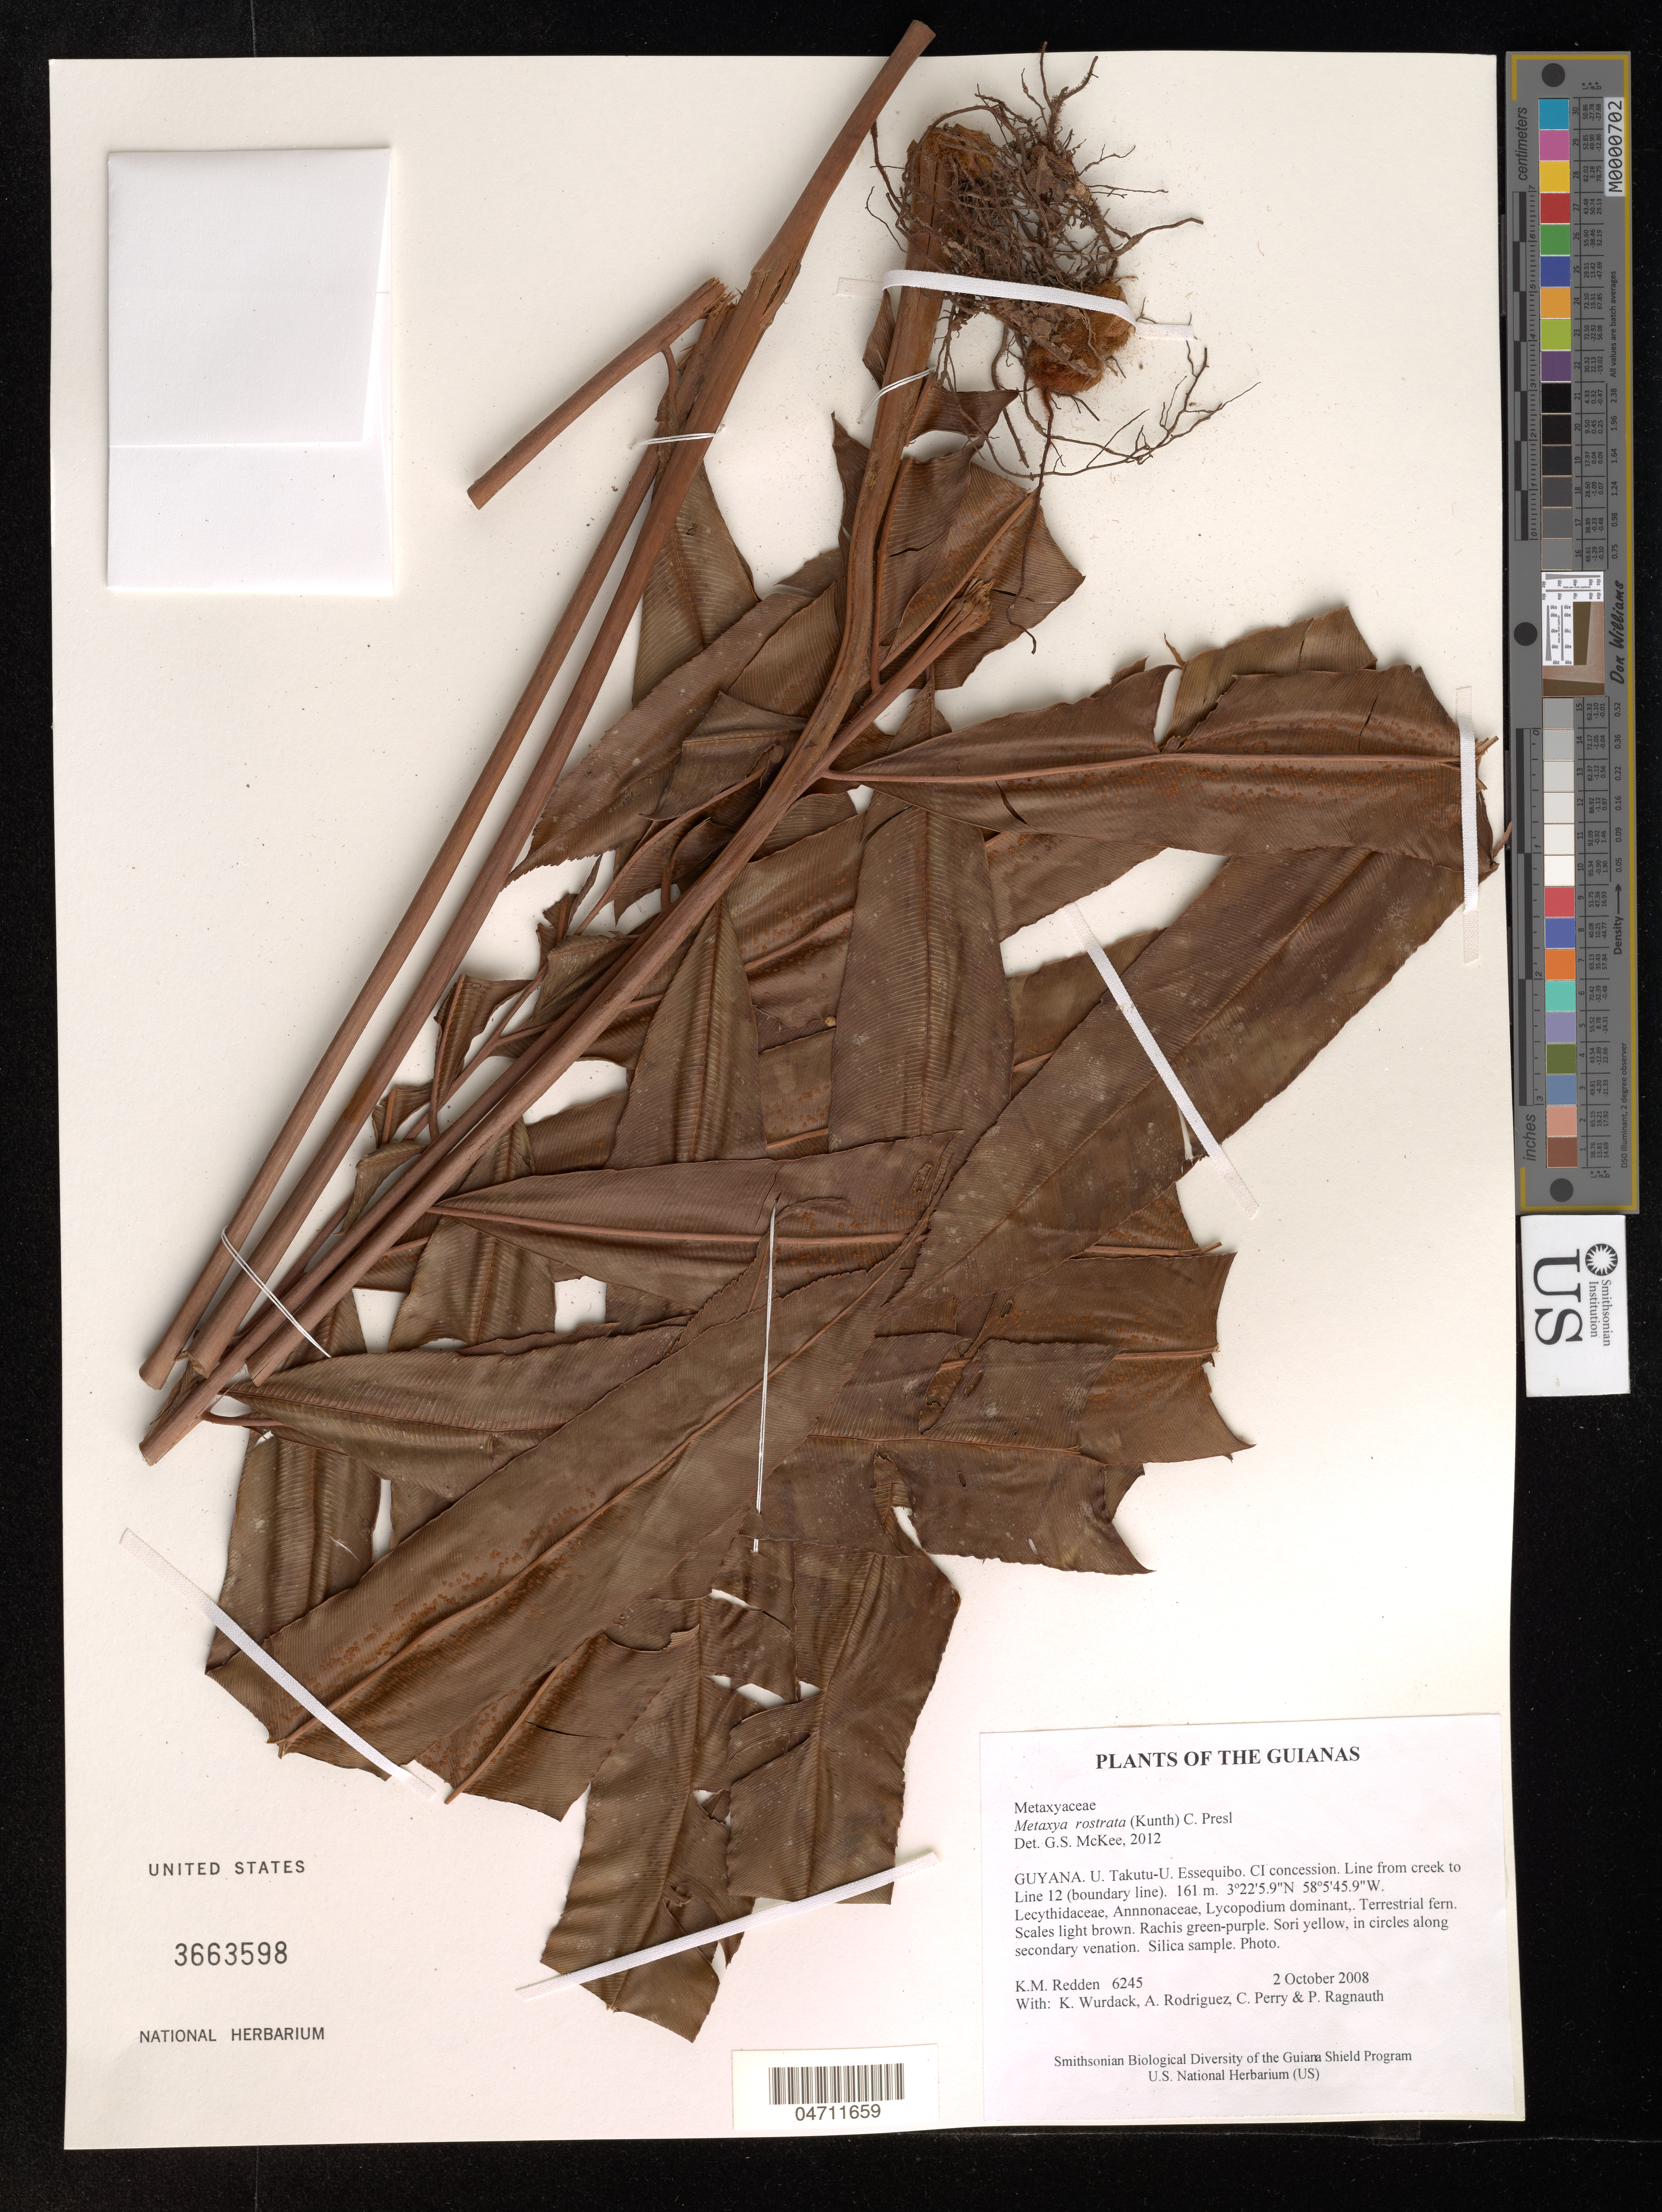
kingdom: Plantae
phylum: Tracheophyta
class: Polypodiopsida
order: Cyatheales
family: Metaxyaceae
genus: Metaxya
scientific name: Metaxya rostrata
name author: (Kunth) C. Presl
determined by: McKee, G. S., (US), NMNH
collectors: K. M. Redden, K. Wurdack, A. Rodriguez, C. Perry & P. Ragnauth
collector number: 6245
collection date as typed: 2 October 2008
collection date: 2008-10-02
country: Guyana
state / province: U. Takutu-U. Essequibo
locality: CI concession. Line from creek to Line 12 (boundary line)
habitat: Lecythidaceae, Annnonaceae, Lycopodium dominant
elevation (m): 161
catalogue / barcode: US 3663598